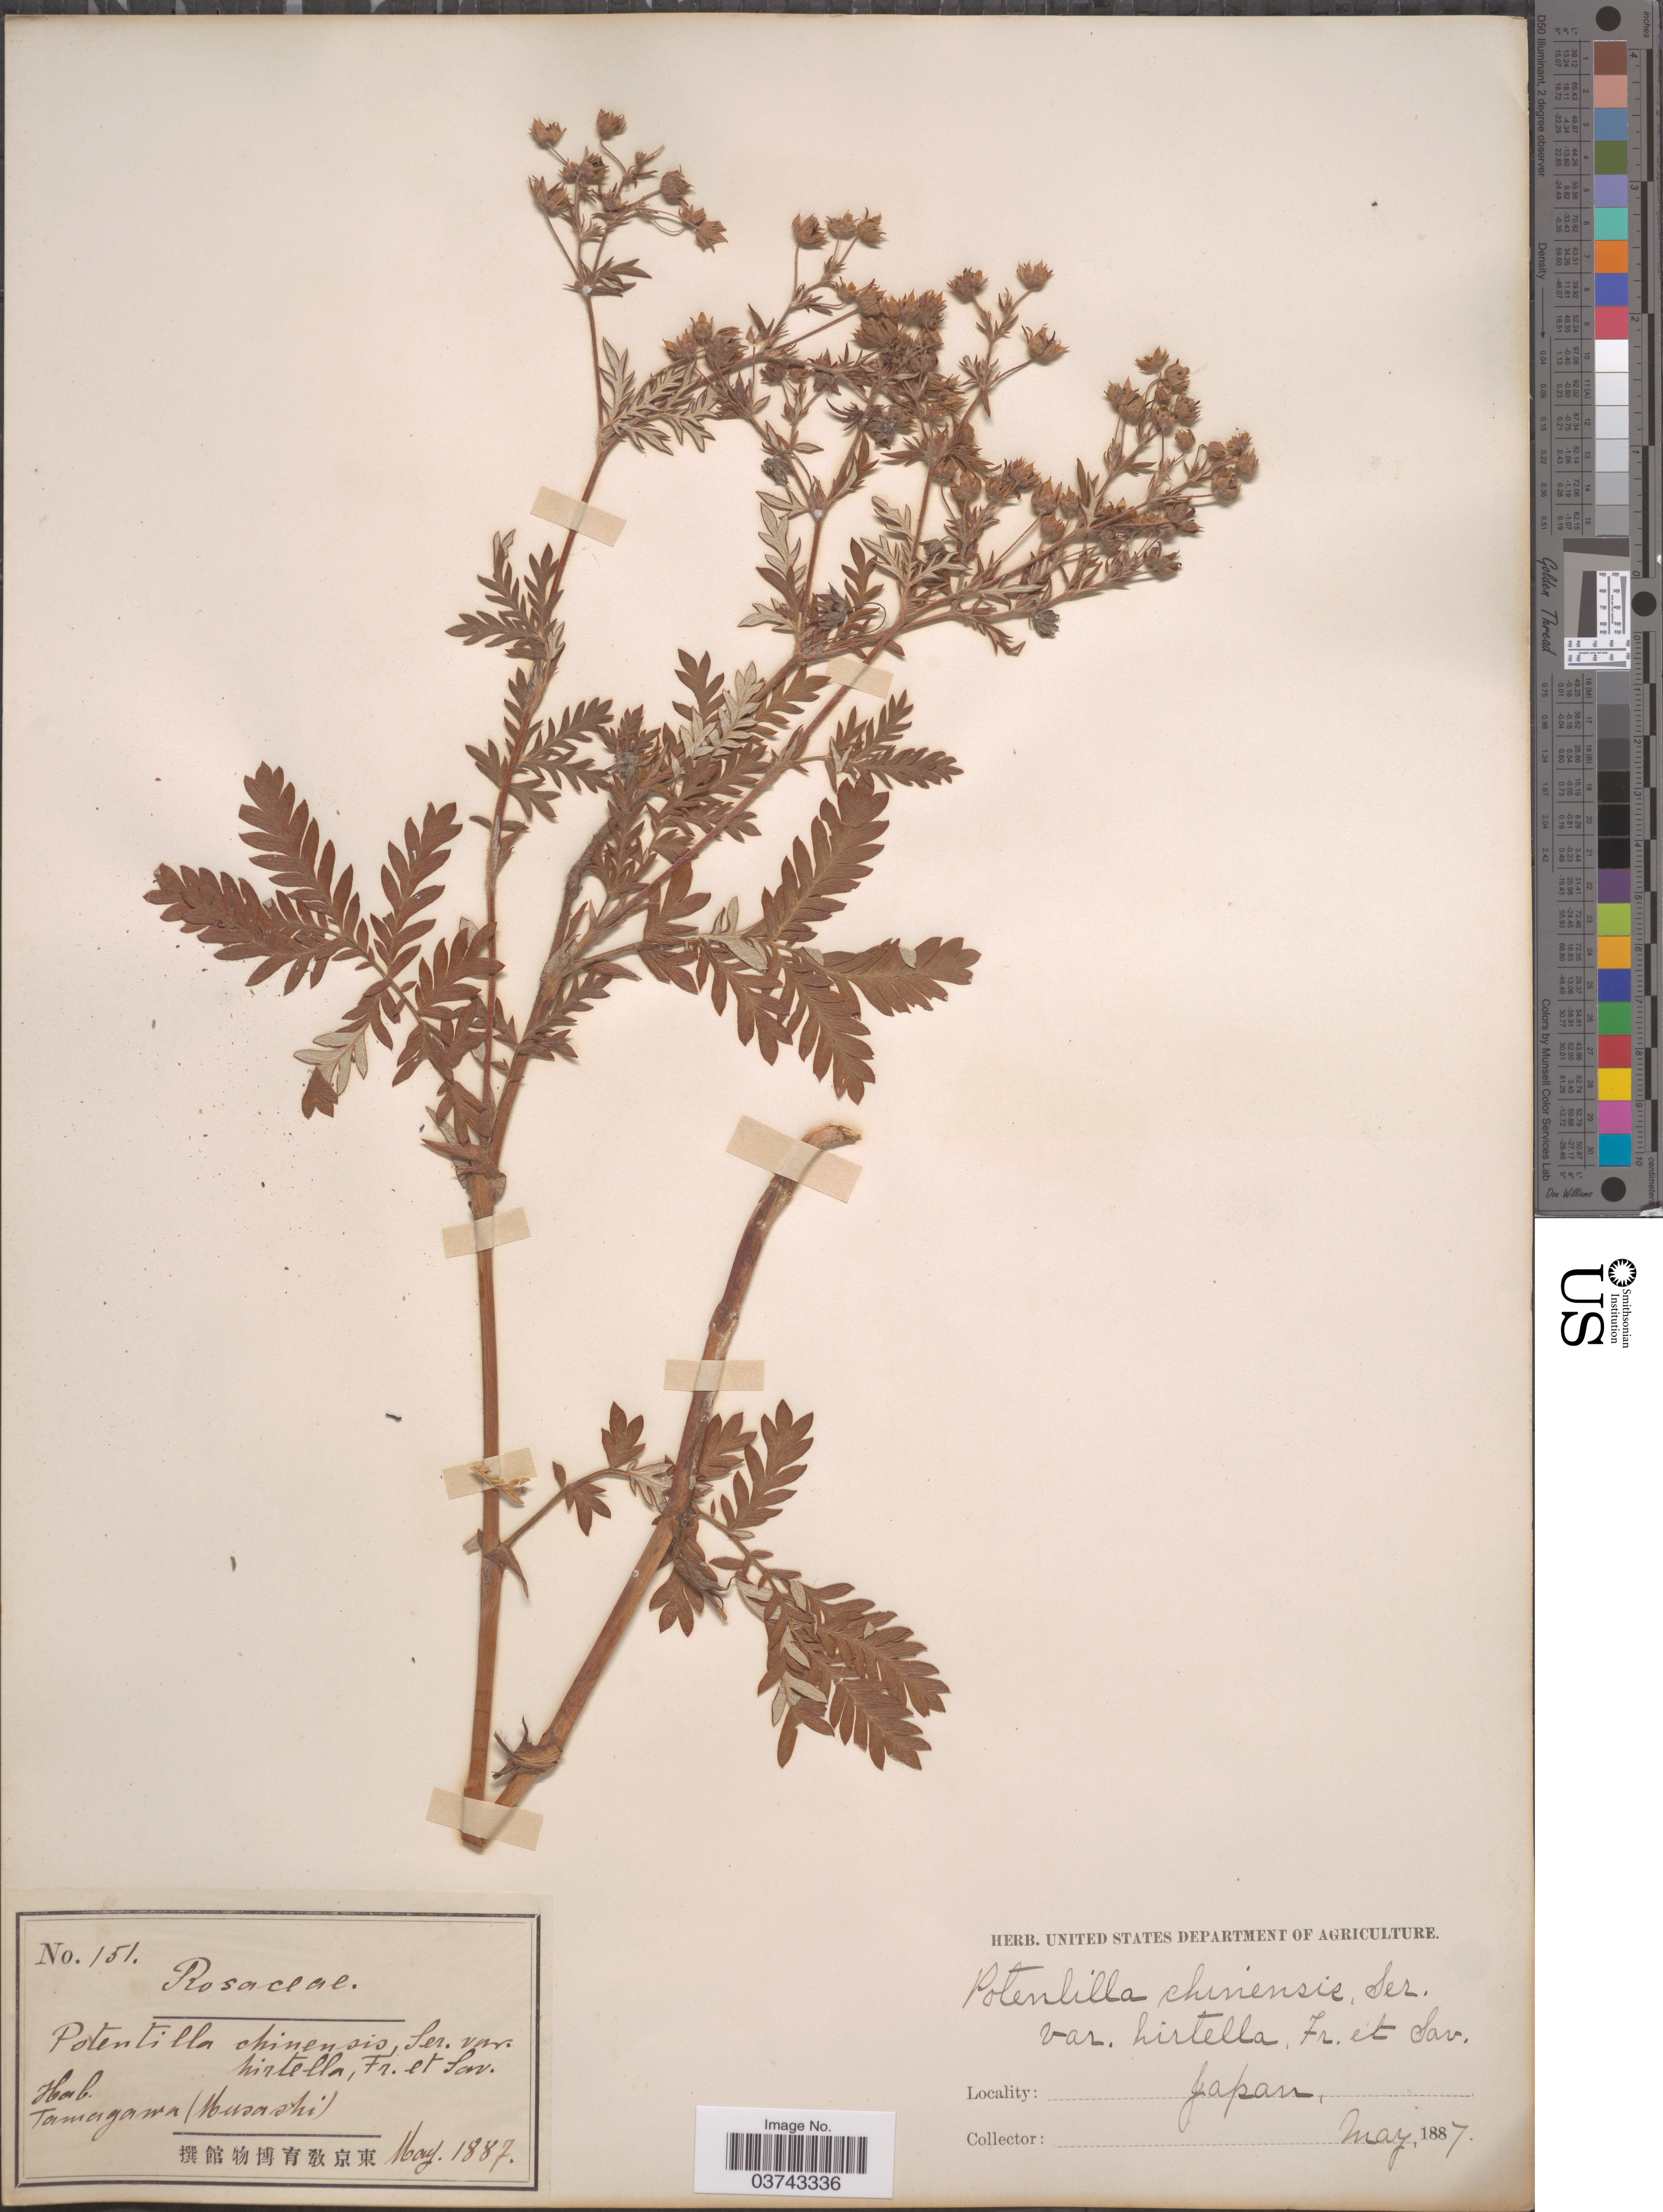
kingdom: Plantae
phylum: Tracheophyta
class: Magnoliopsida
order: Rosales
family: Rosaceae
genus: Potentilla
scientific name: Potentilla chinensis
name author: Ser.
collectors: Facchini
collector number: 151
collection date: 1887-05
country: Japan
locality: Tamagawa (Musashi).